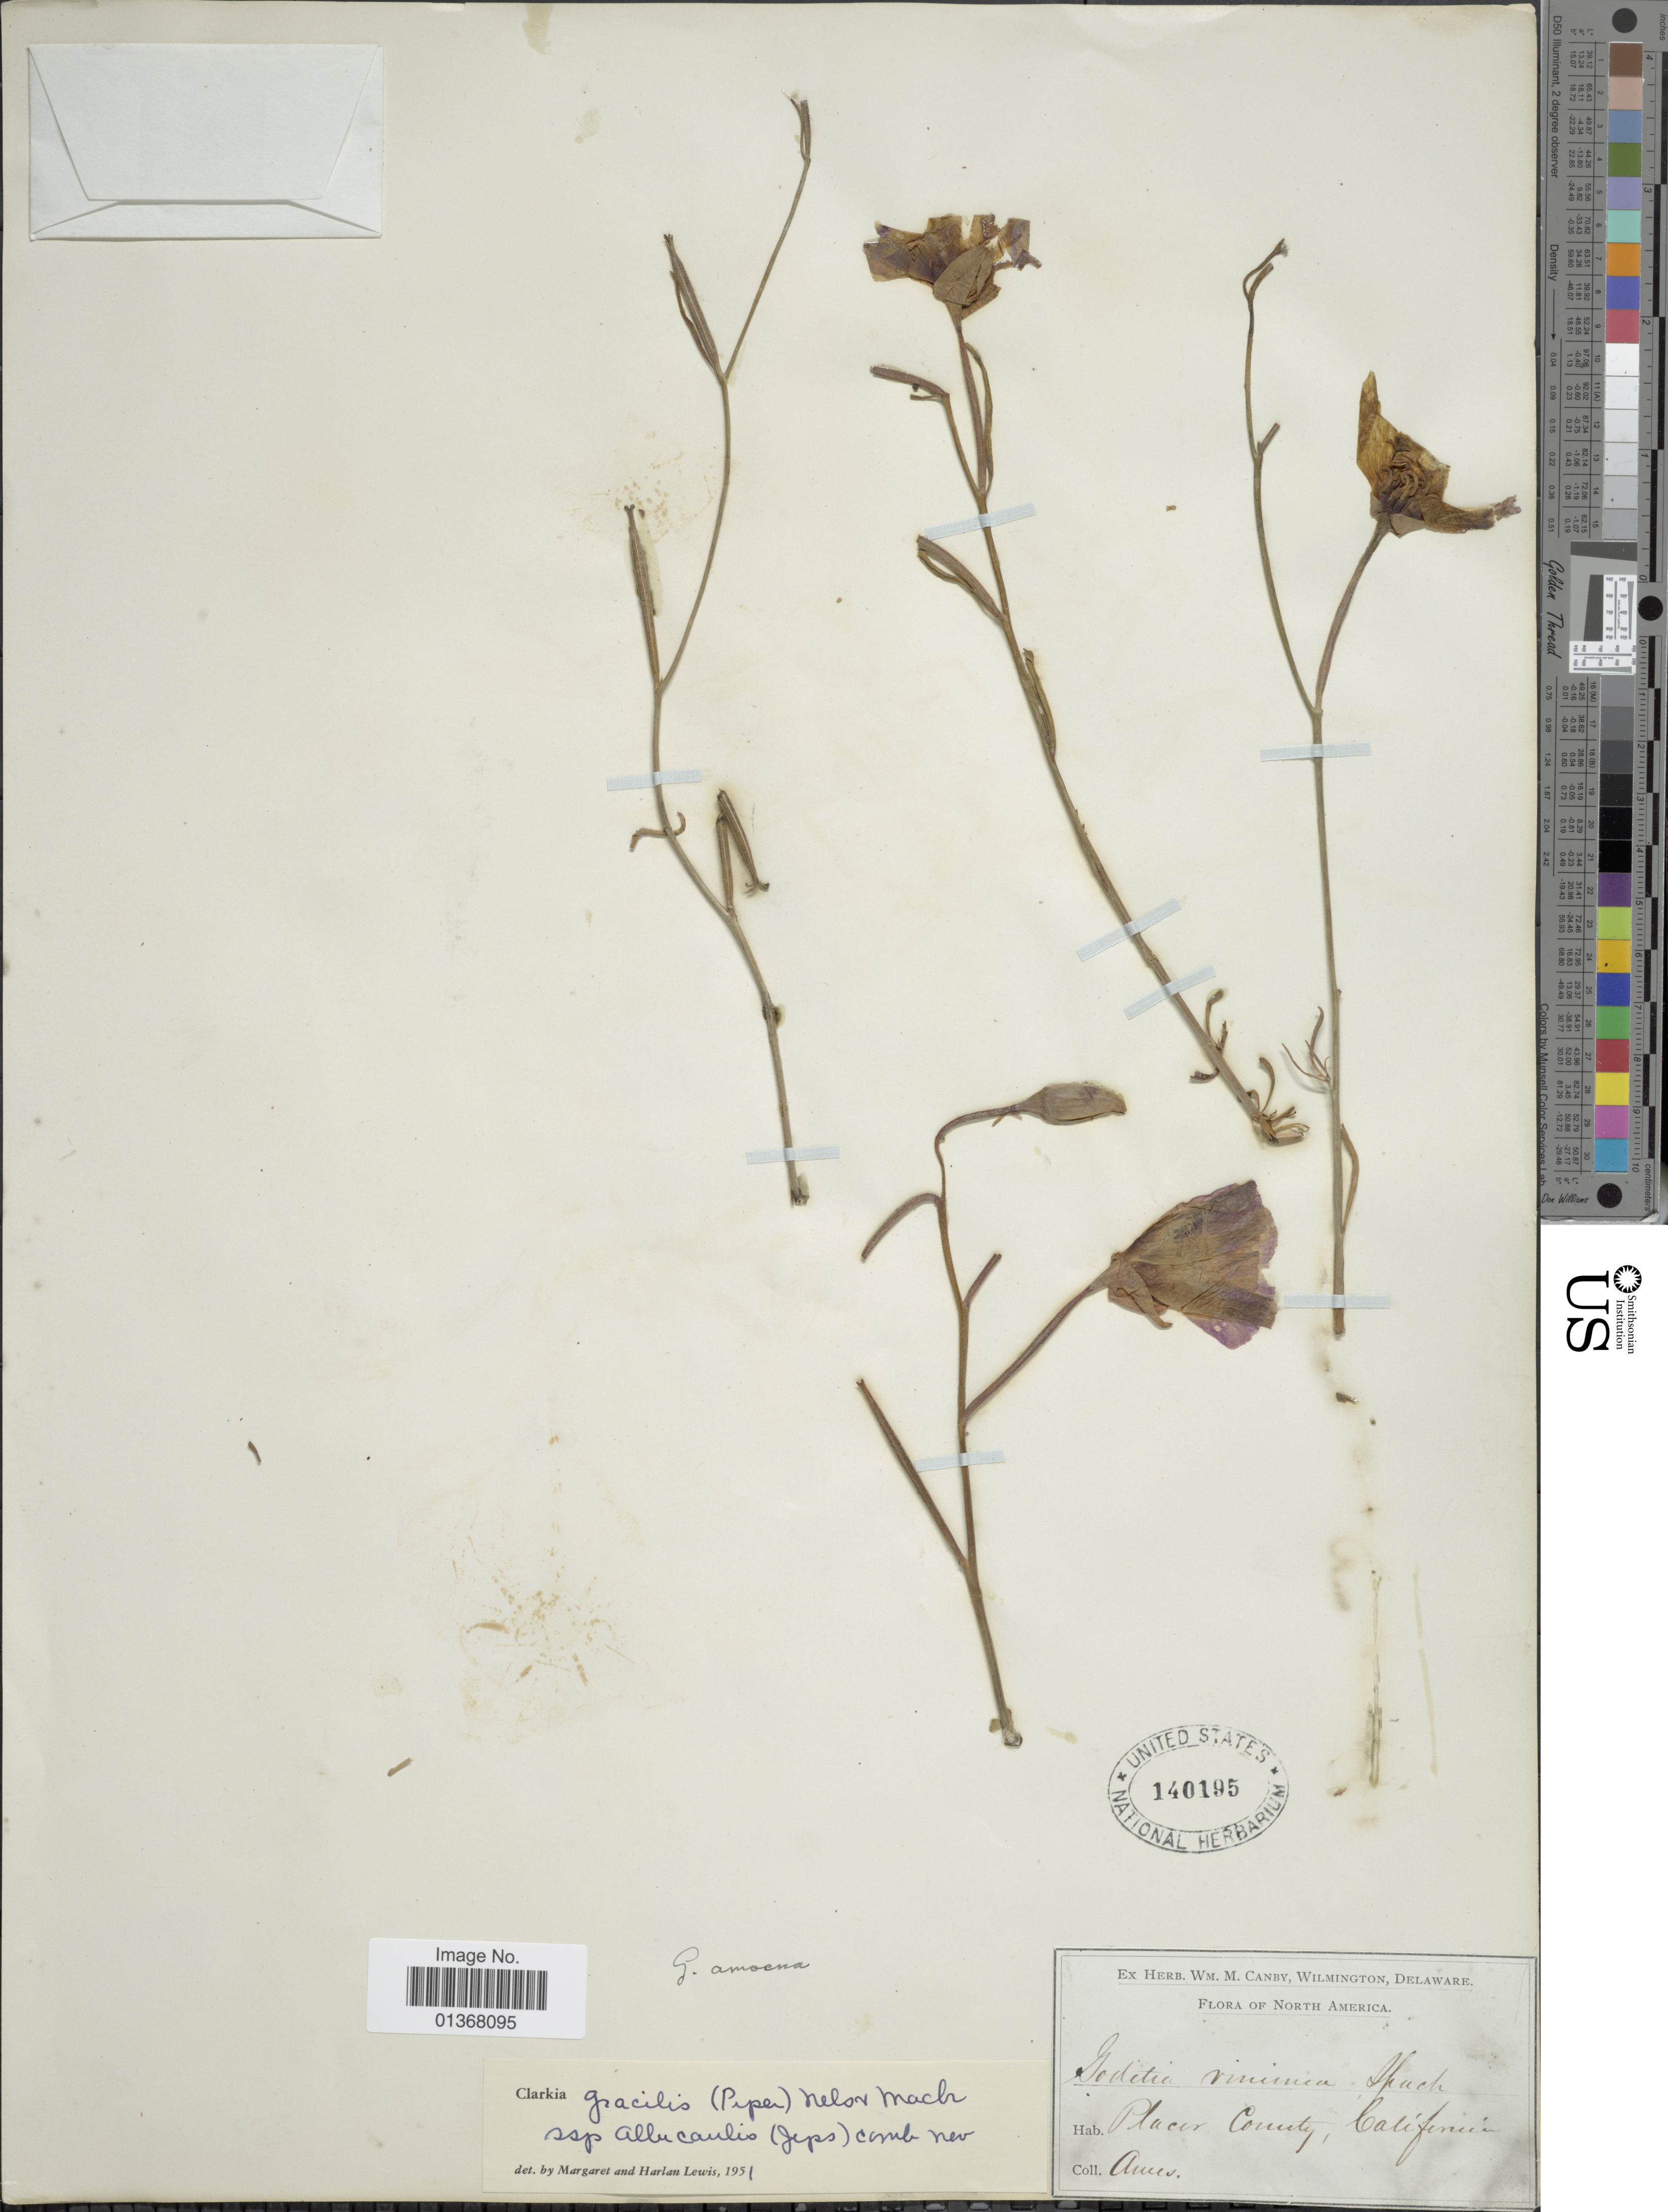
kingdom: Plantae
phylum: Tracheophyta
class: Magnoliopsida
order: Myrtales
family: Onagraceae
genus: Clarkia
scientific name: Clarkia gracilis subsp. albicaulis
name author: (Jeps.) F. H. Lewis & M.E. Lewis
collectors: -- Ames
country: United States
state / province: California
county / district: Placer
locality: North America, Placer County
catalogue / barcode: US 140195